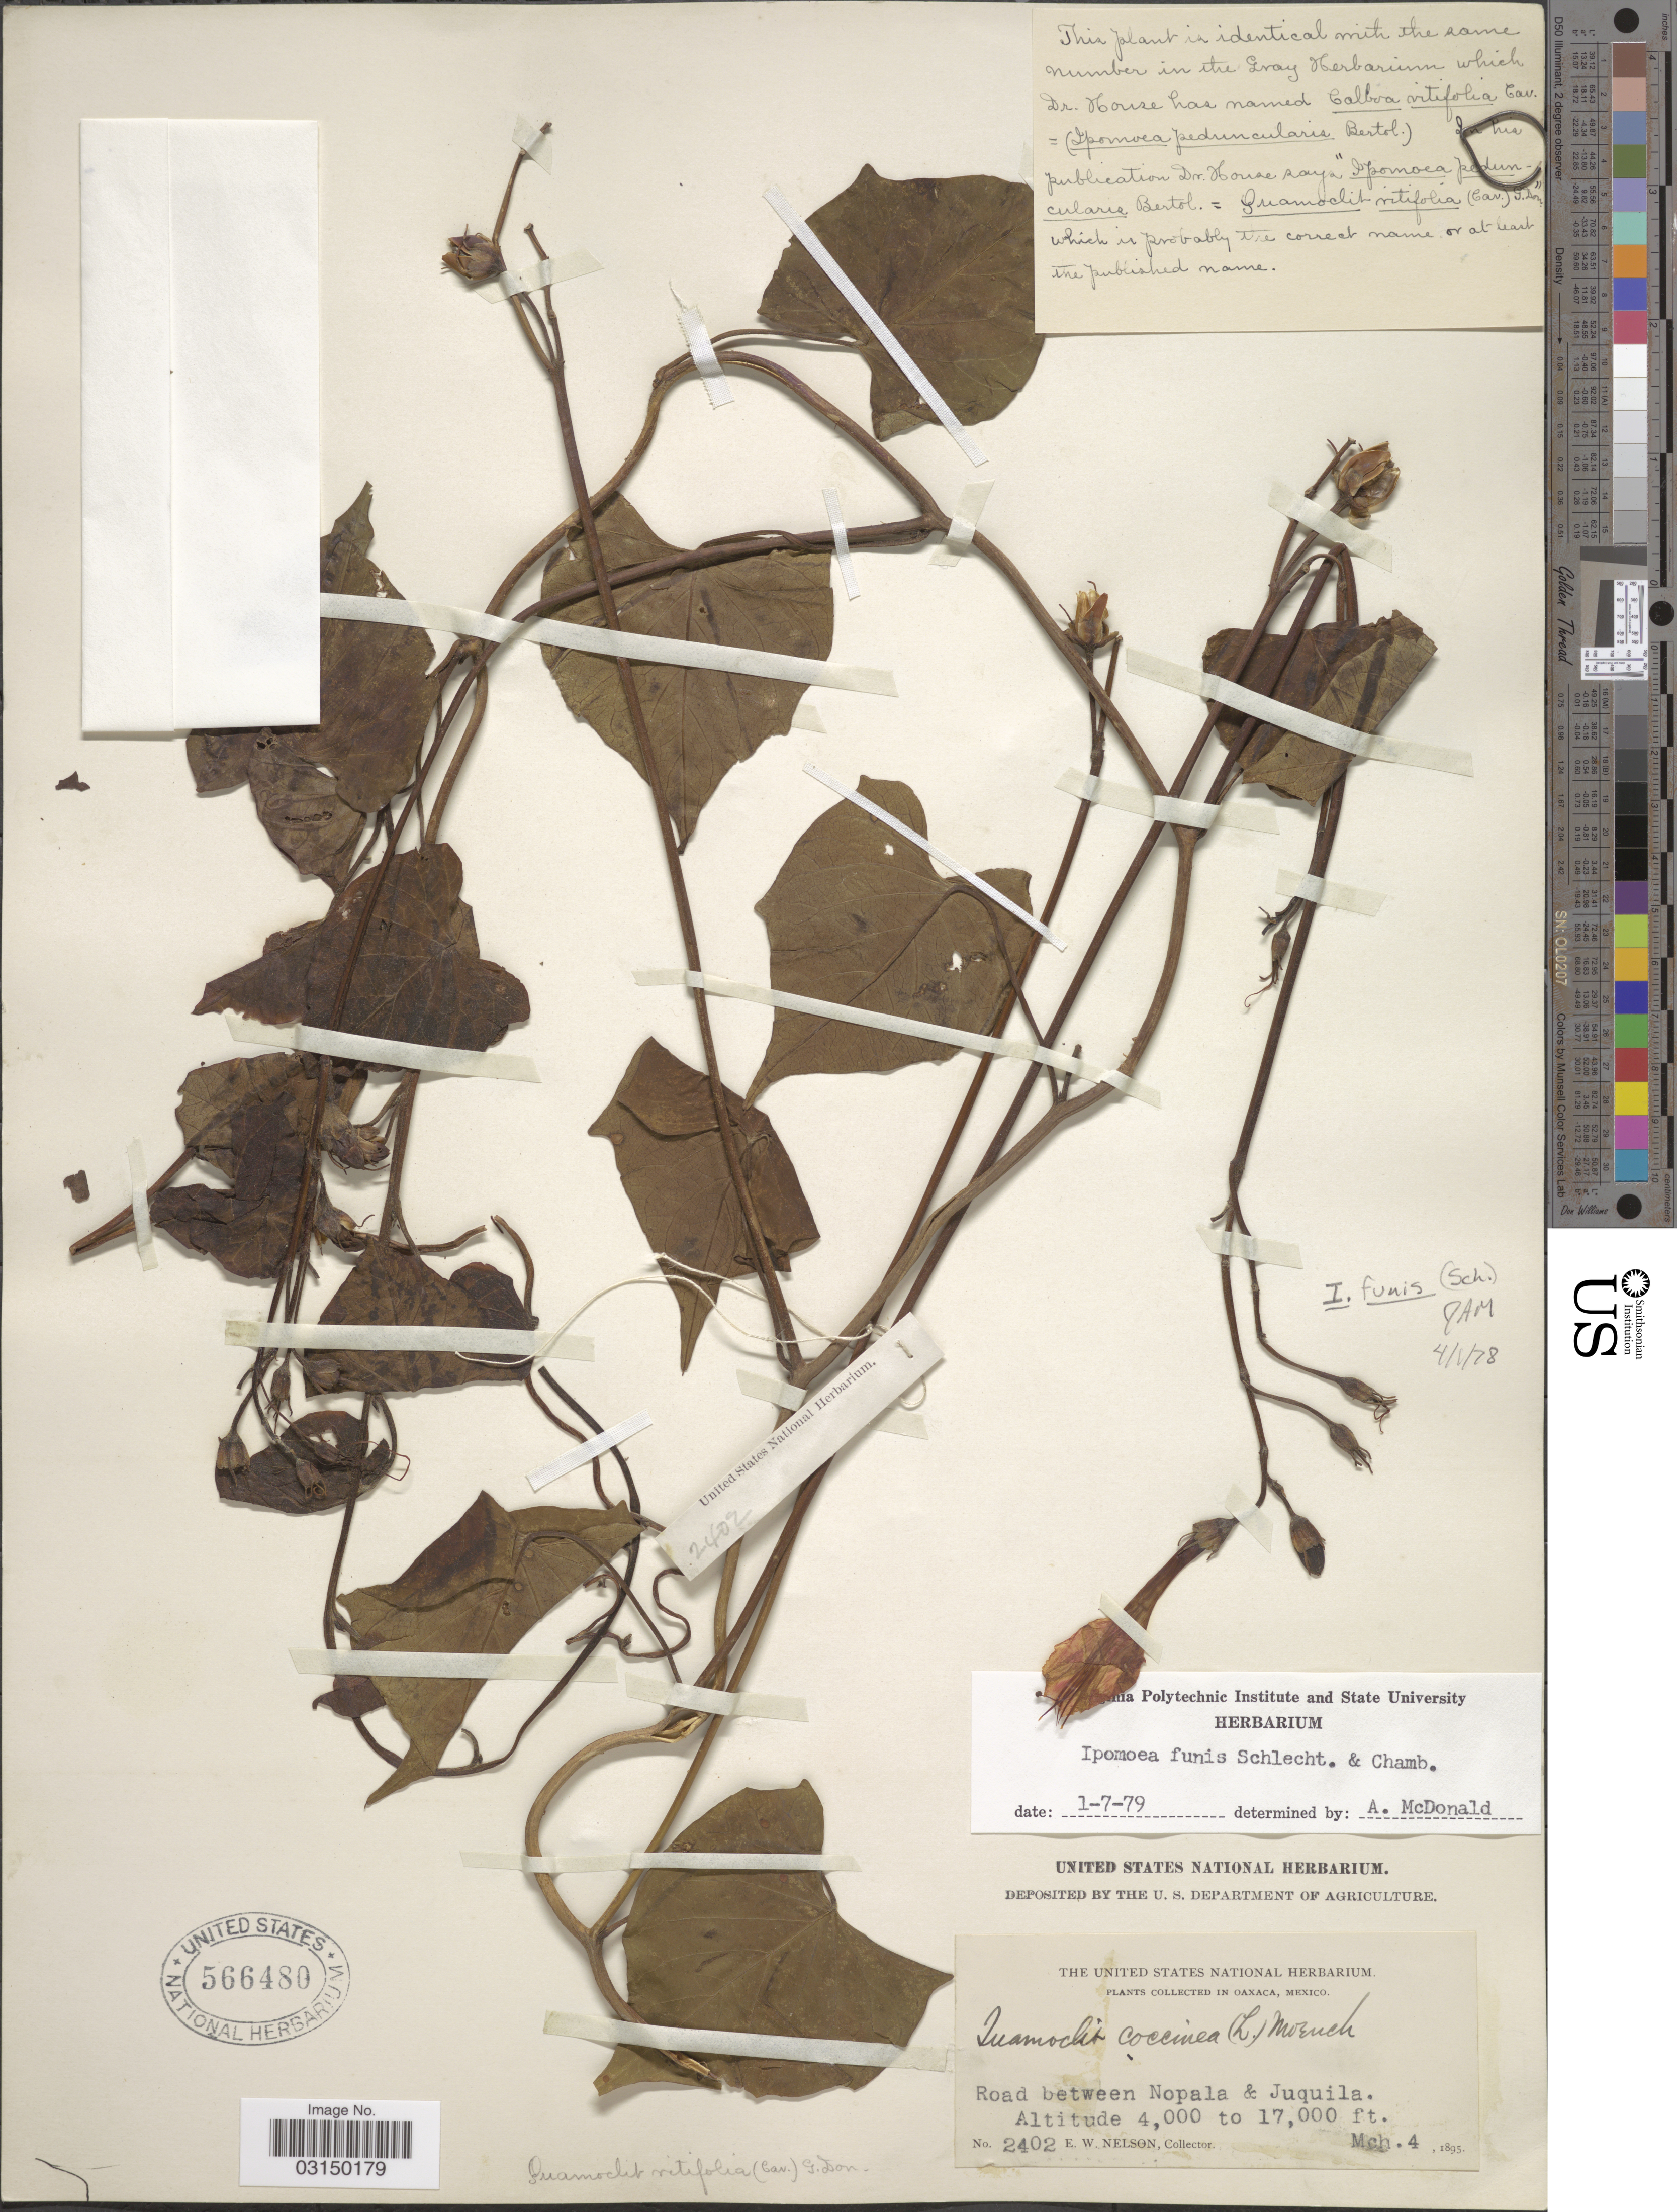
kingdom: Plantae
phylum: Tracheophyta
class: Magnoliopsida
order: Solanales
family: Convolvulaceae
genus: Ipomoea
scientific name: Ipomoea funis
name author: Schltdl. & Cham.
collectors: E. W. Nelson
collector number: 2402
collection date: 1895-03-04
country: Mexico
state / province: Oaxaca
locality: Road between Nopala & Juquila.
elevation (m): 1219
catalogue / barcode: US 566480